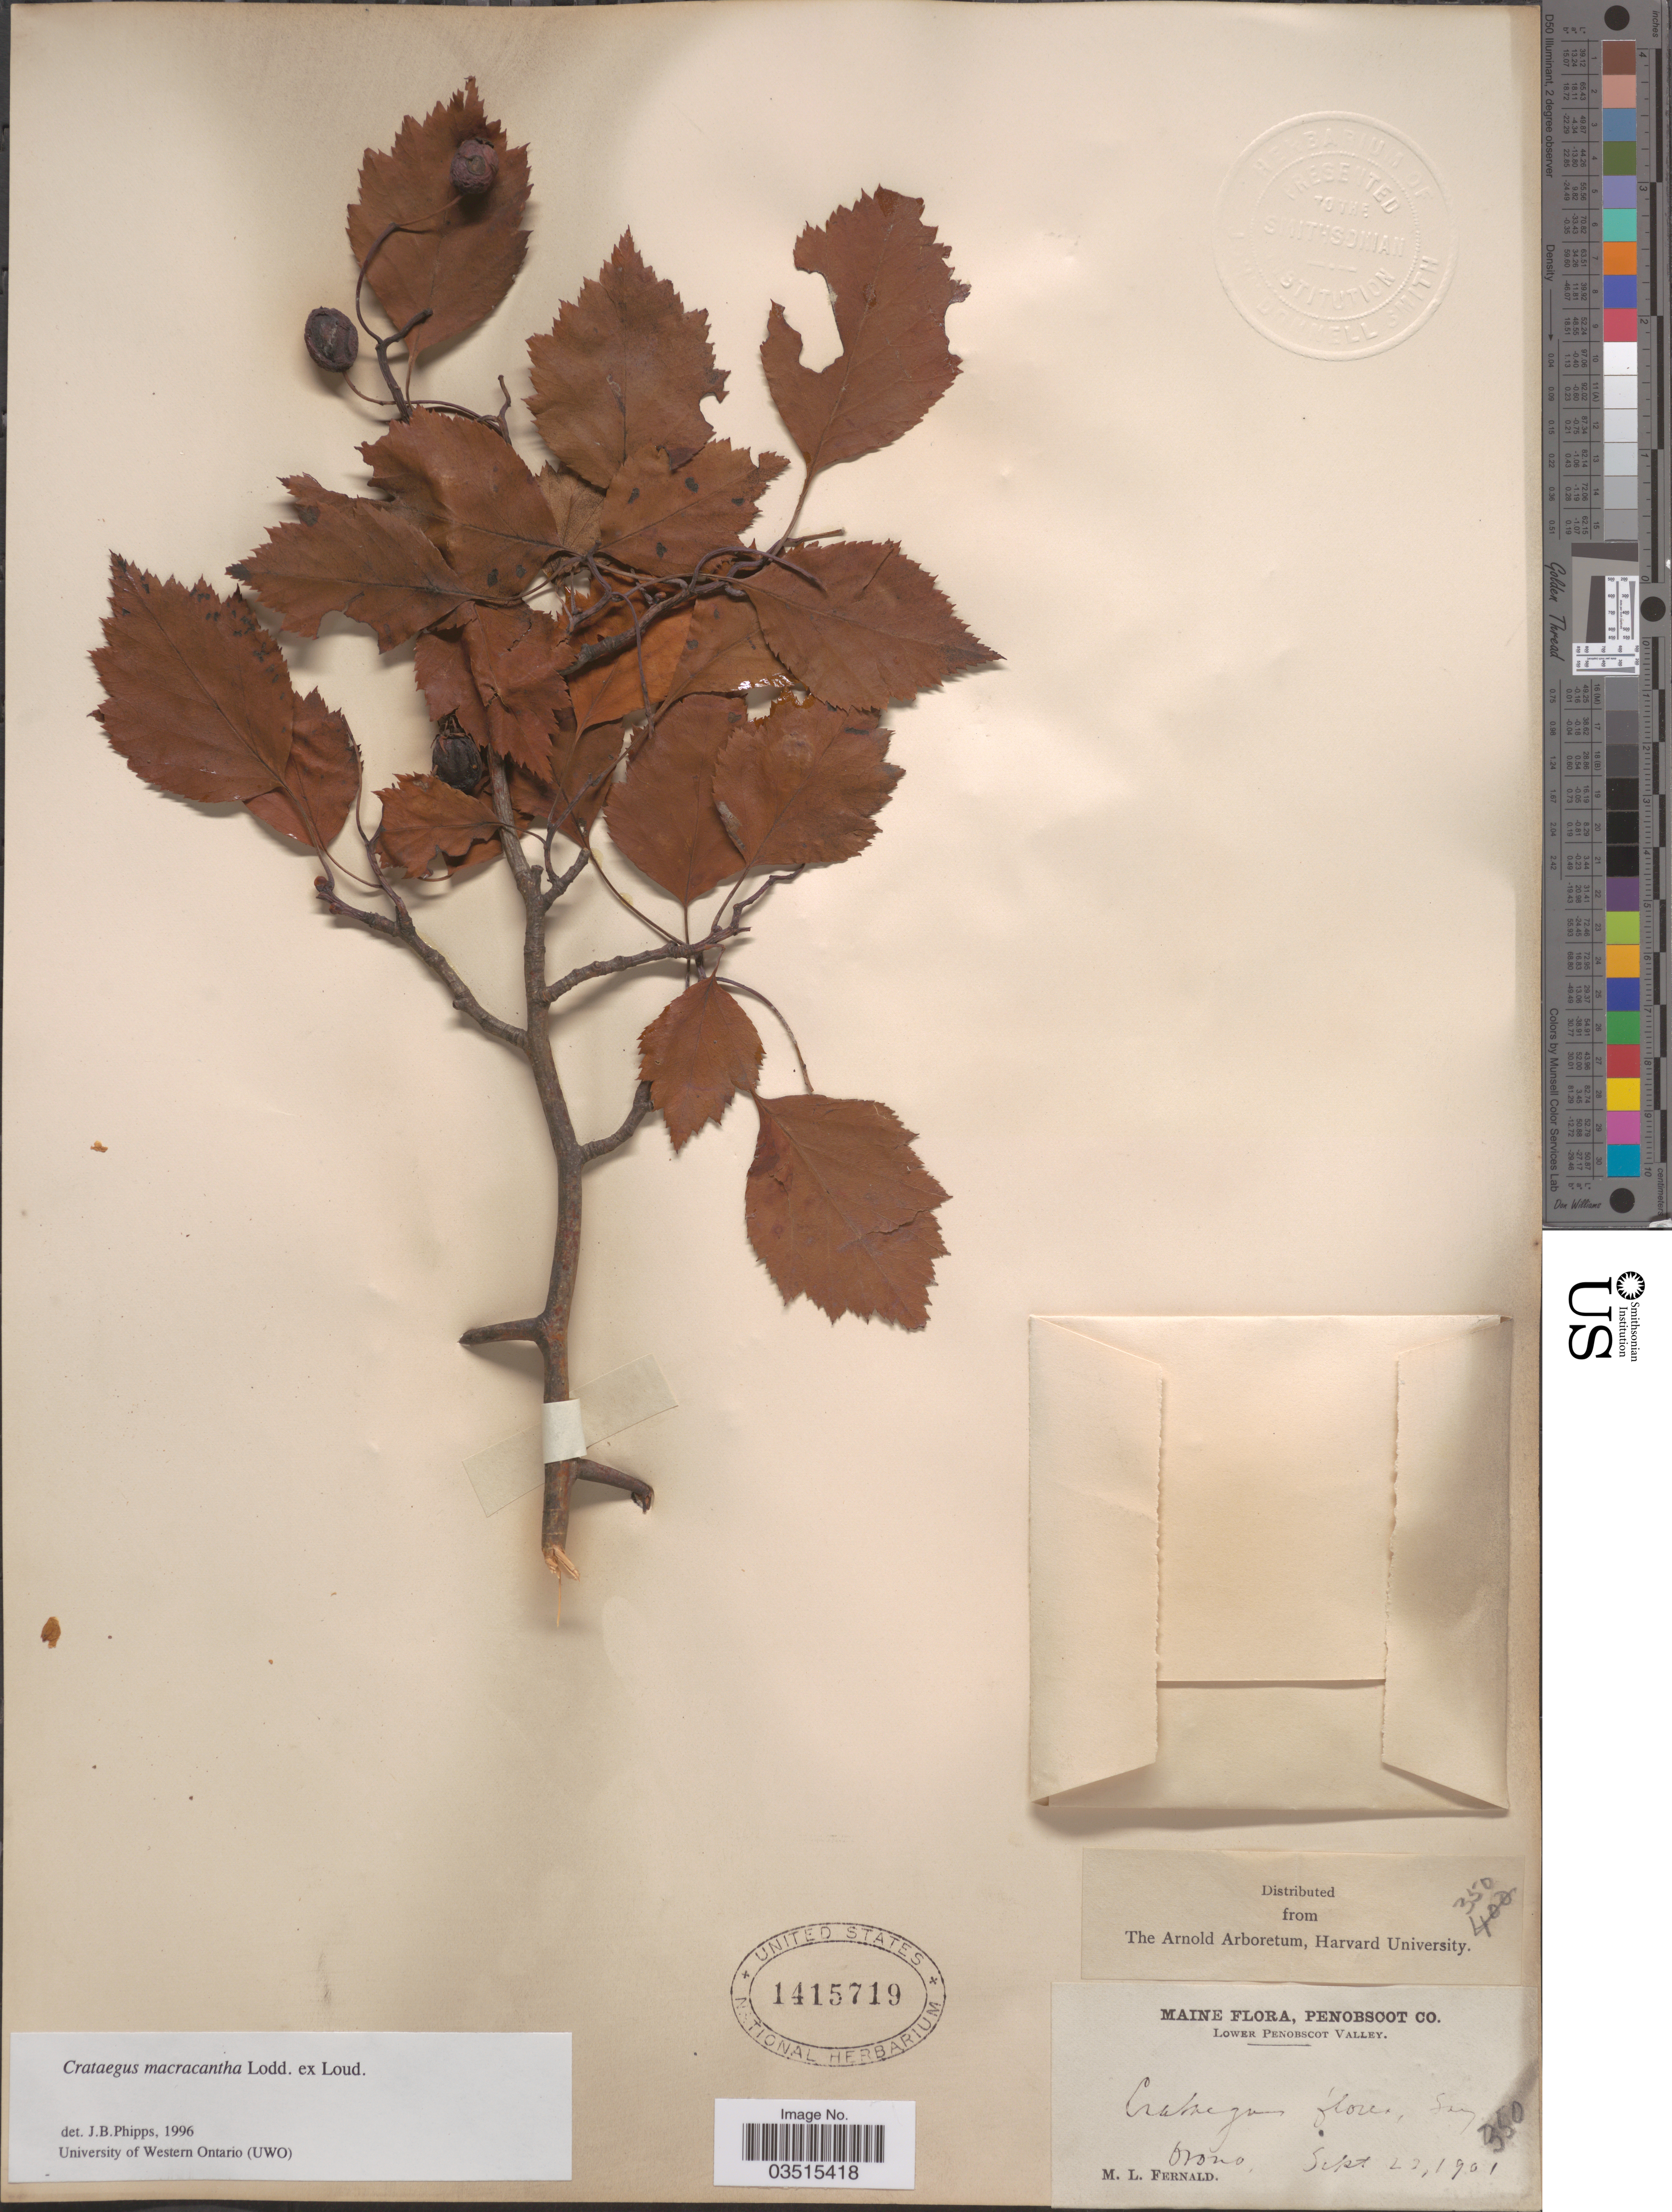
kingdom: Plantae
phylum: Tracheophyta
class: Magnoliopsida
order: Rosales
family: Rosaceae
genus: Crataegus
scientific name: Crataegus macracantha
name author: (Lindl.) Lodd. ex Loudon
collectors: M. L. Fernald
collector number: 350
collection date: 1901-09-22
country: United States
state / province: Maine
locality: Penobscot Co. Lower Penobscot Valley. Orono.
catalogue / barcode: US 1415719